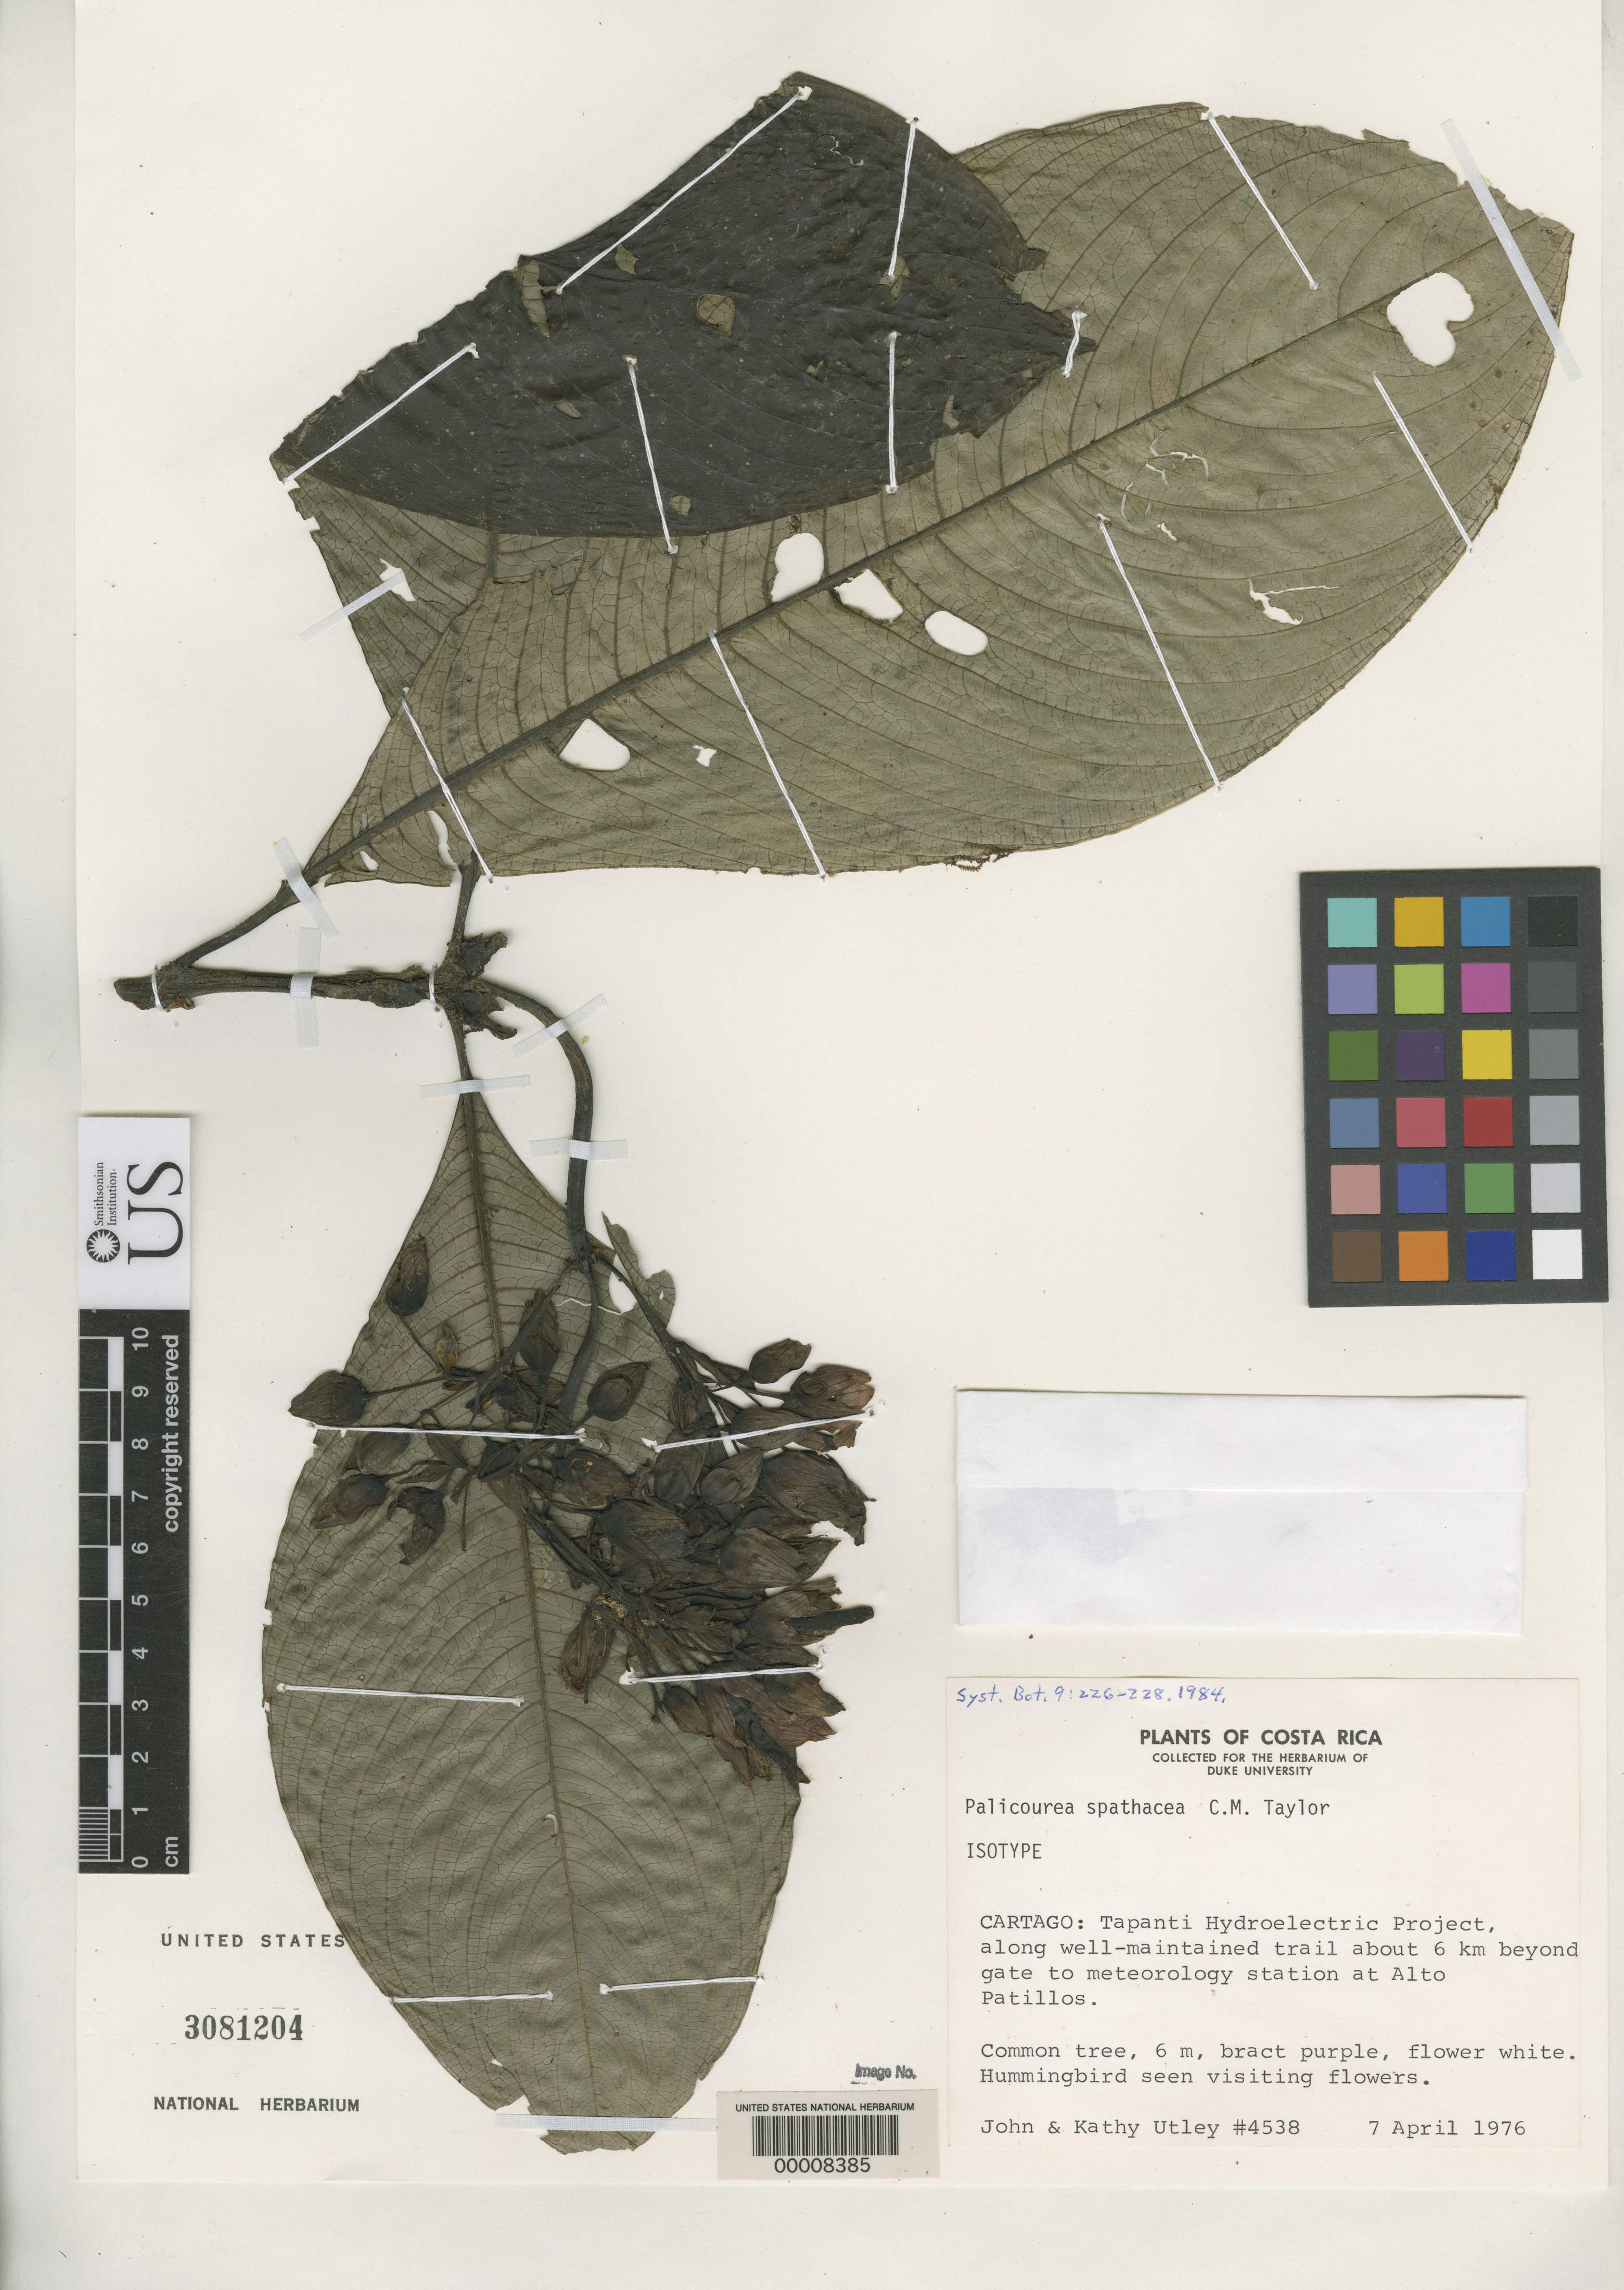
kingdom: Plantae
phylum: Tracheophyta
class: Magnoliopsida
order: Gentianales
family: Rubiaceae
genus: Palicourea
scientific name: Palicourea spathacea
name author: C.M. Taylor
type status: Isotype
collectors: J. F. Utley & K. M. Burt-Utley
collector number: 4538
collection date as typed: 07 Apr 1976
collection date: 1976-04-07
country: Costa Rica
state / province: Cartago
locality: Tapanti hydroelectric project, 6 km beyond gate to meteorology station at Alto Patillos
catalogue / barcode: US 3081204